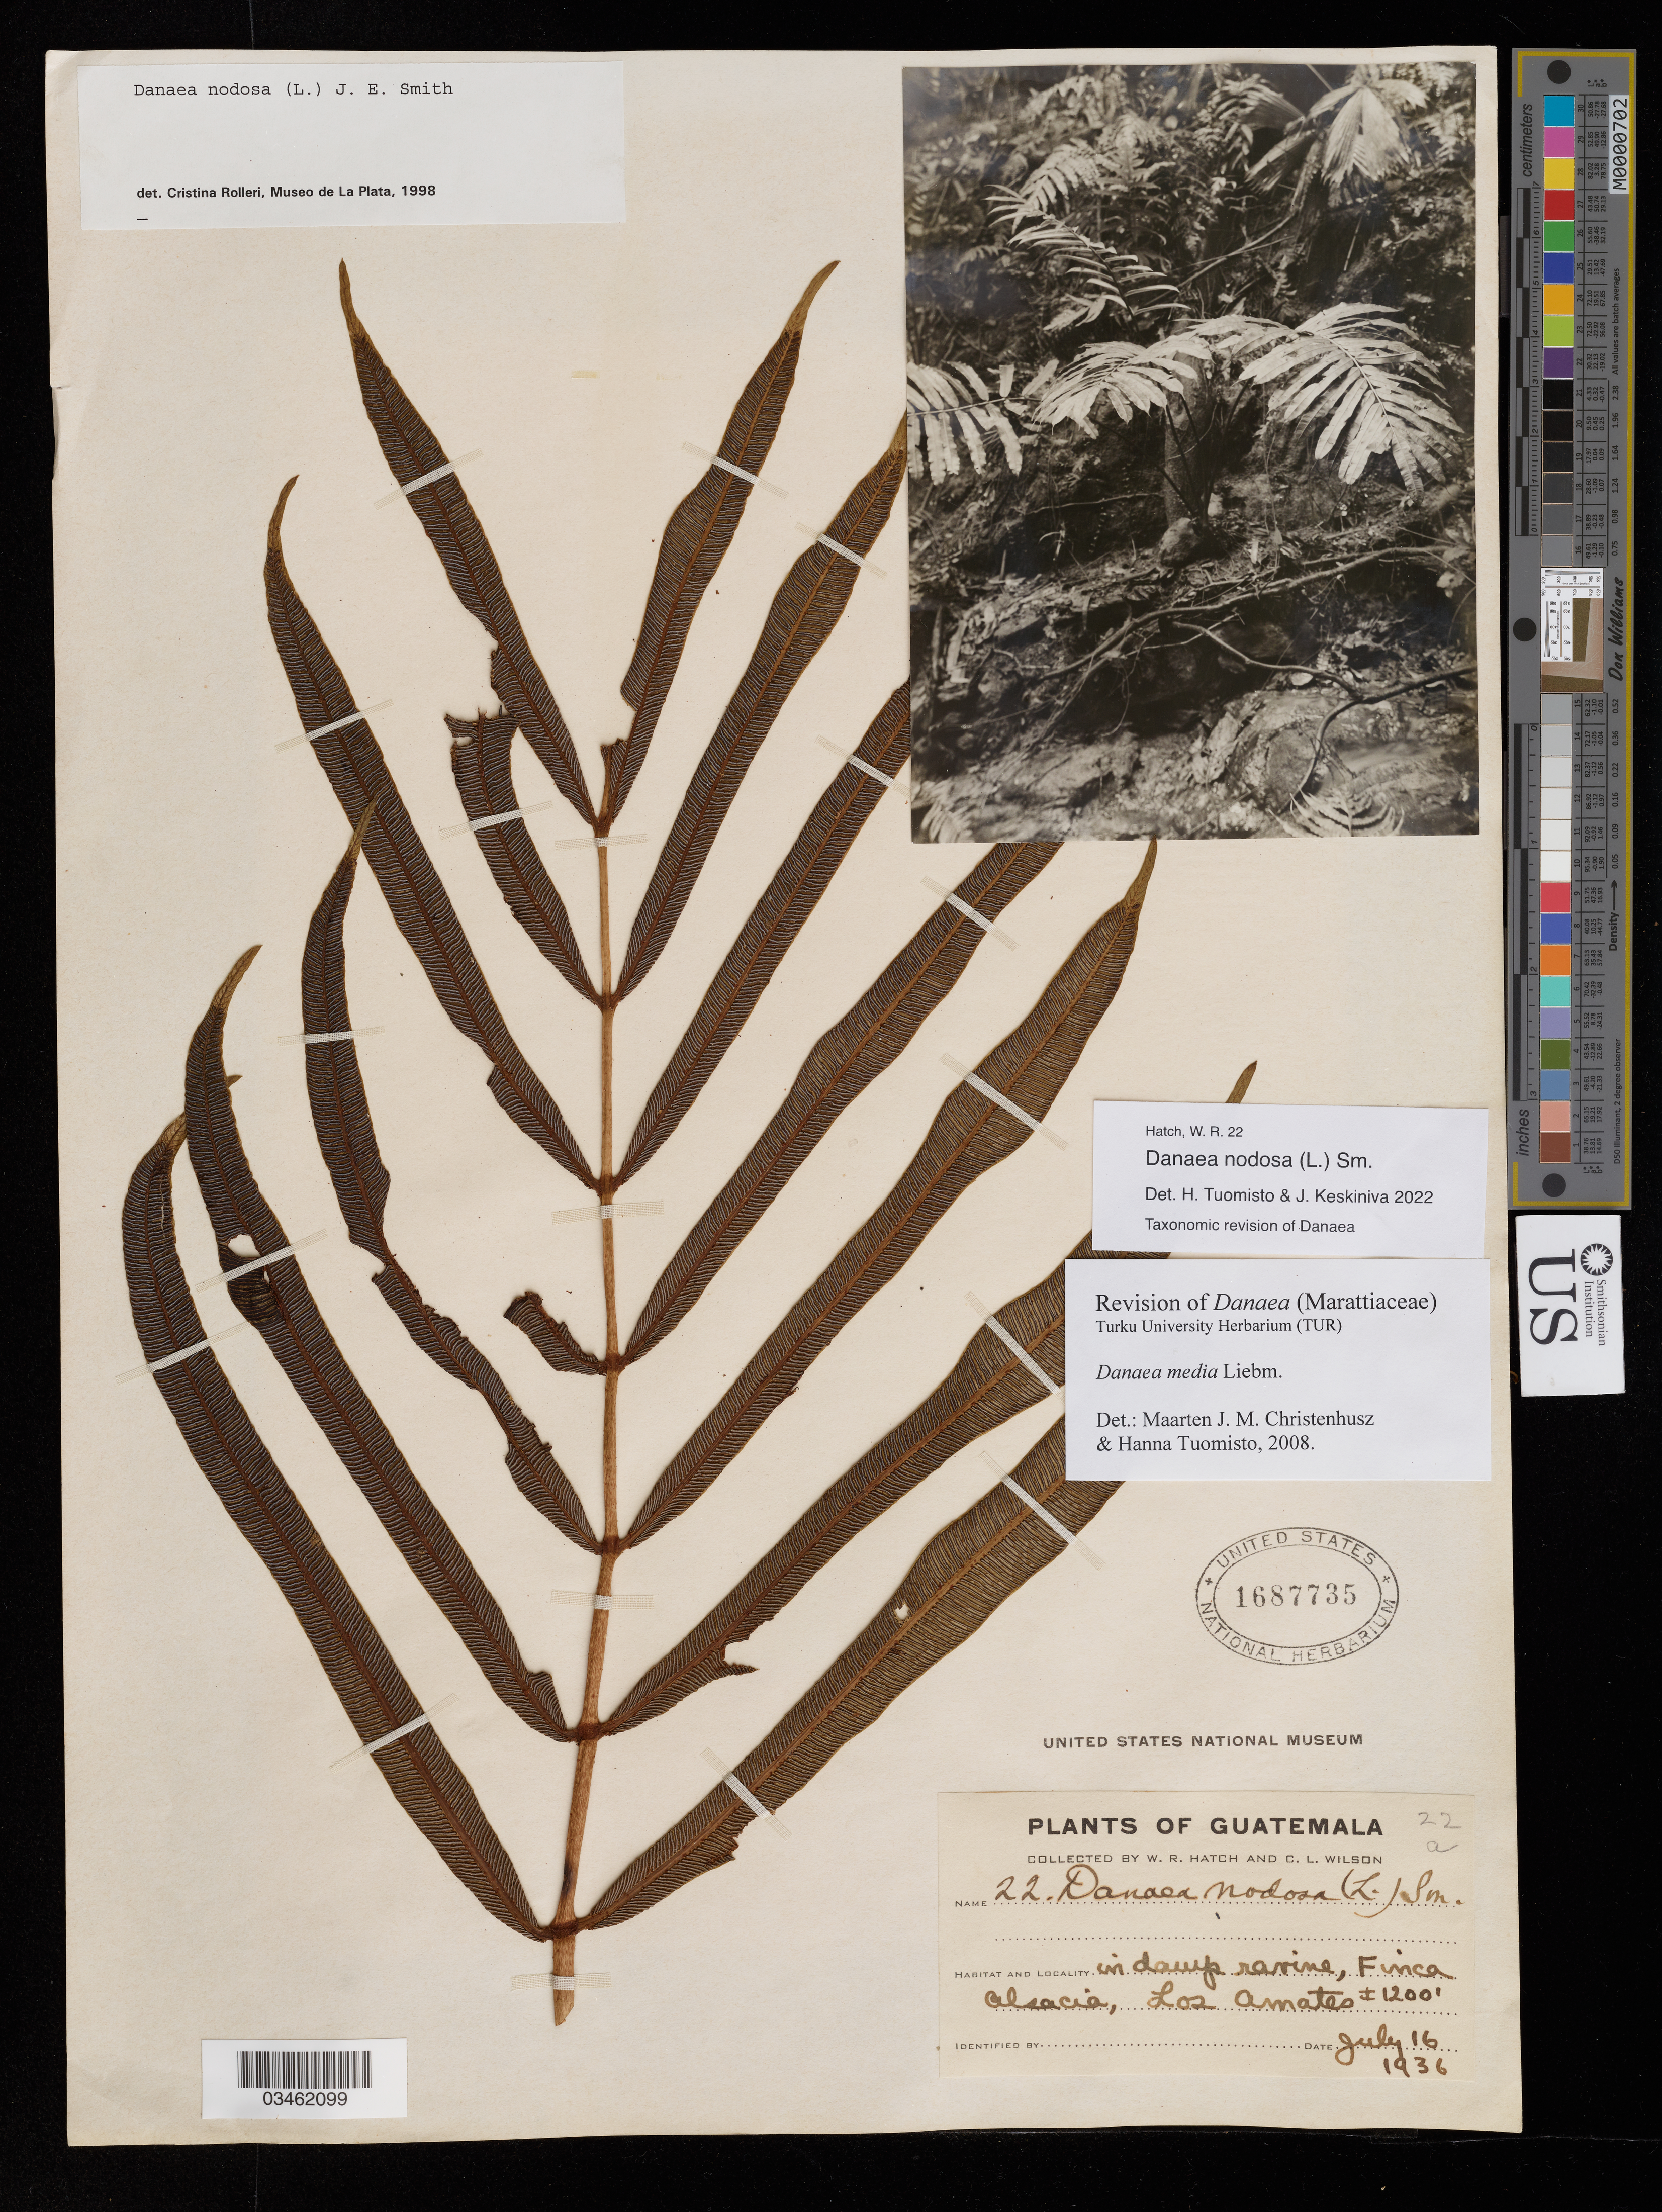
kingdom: Plantae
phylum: Tracheophyta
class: Polypodiopsida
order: Marattiales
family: Marattiaceae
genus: Danaea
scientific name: Danaea nodosa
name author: (L.) Sm.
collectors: W. Hatch, C. L. Wilson & C. L. Wilson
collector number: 22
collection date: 1936-07-16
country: Guatemala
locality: In damp ravine, Finca Alsacia, Los Amates.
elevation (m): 366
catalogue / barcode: US 1687735